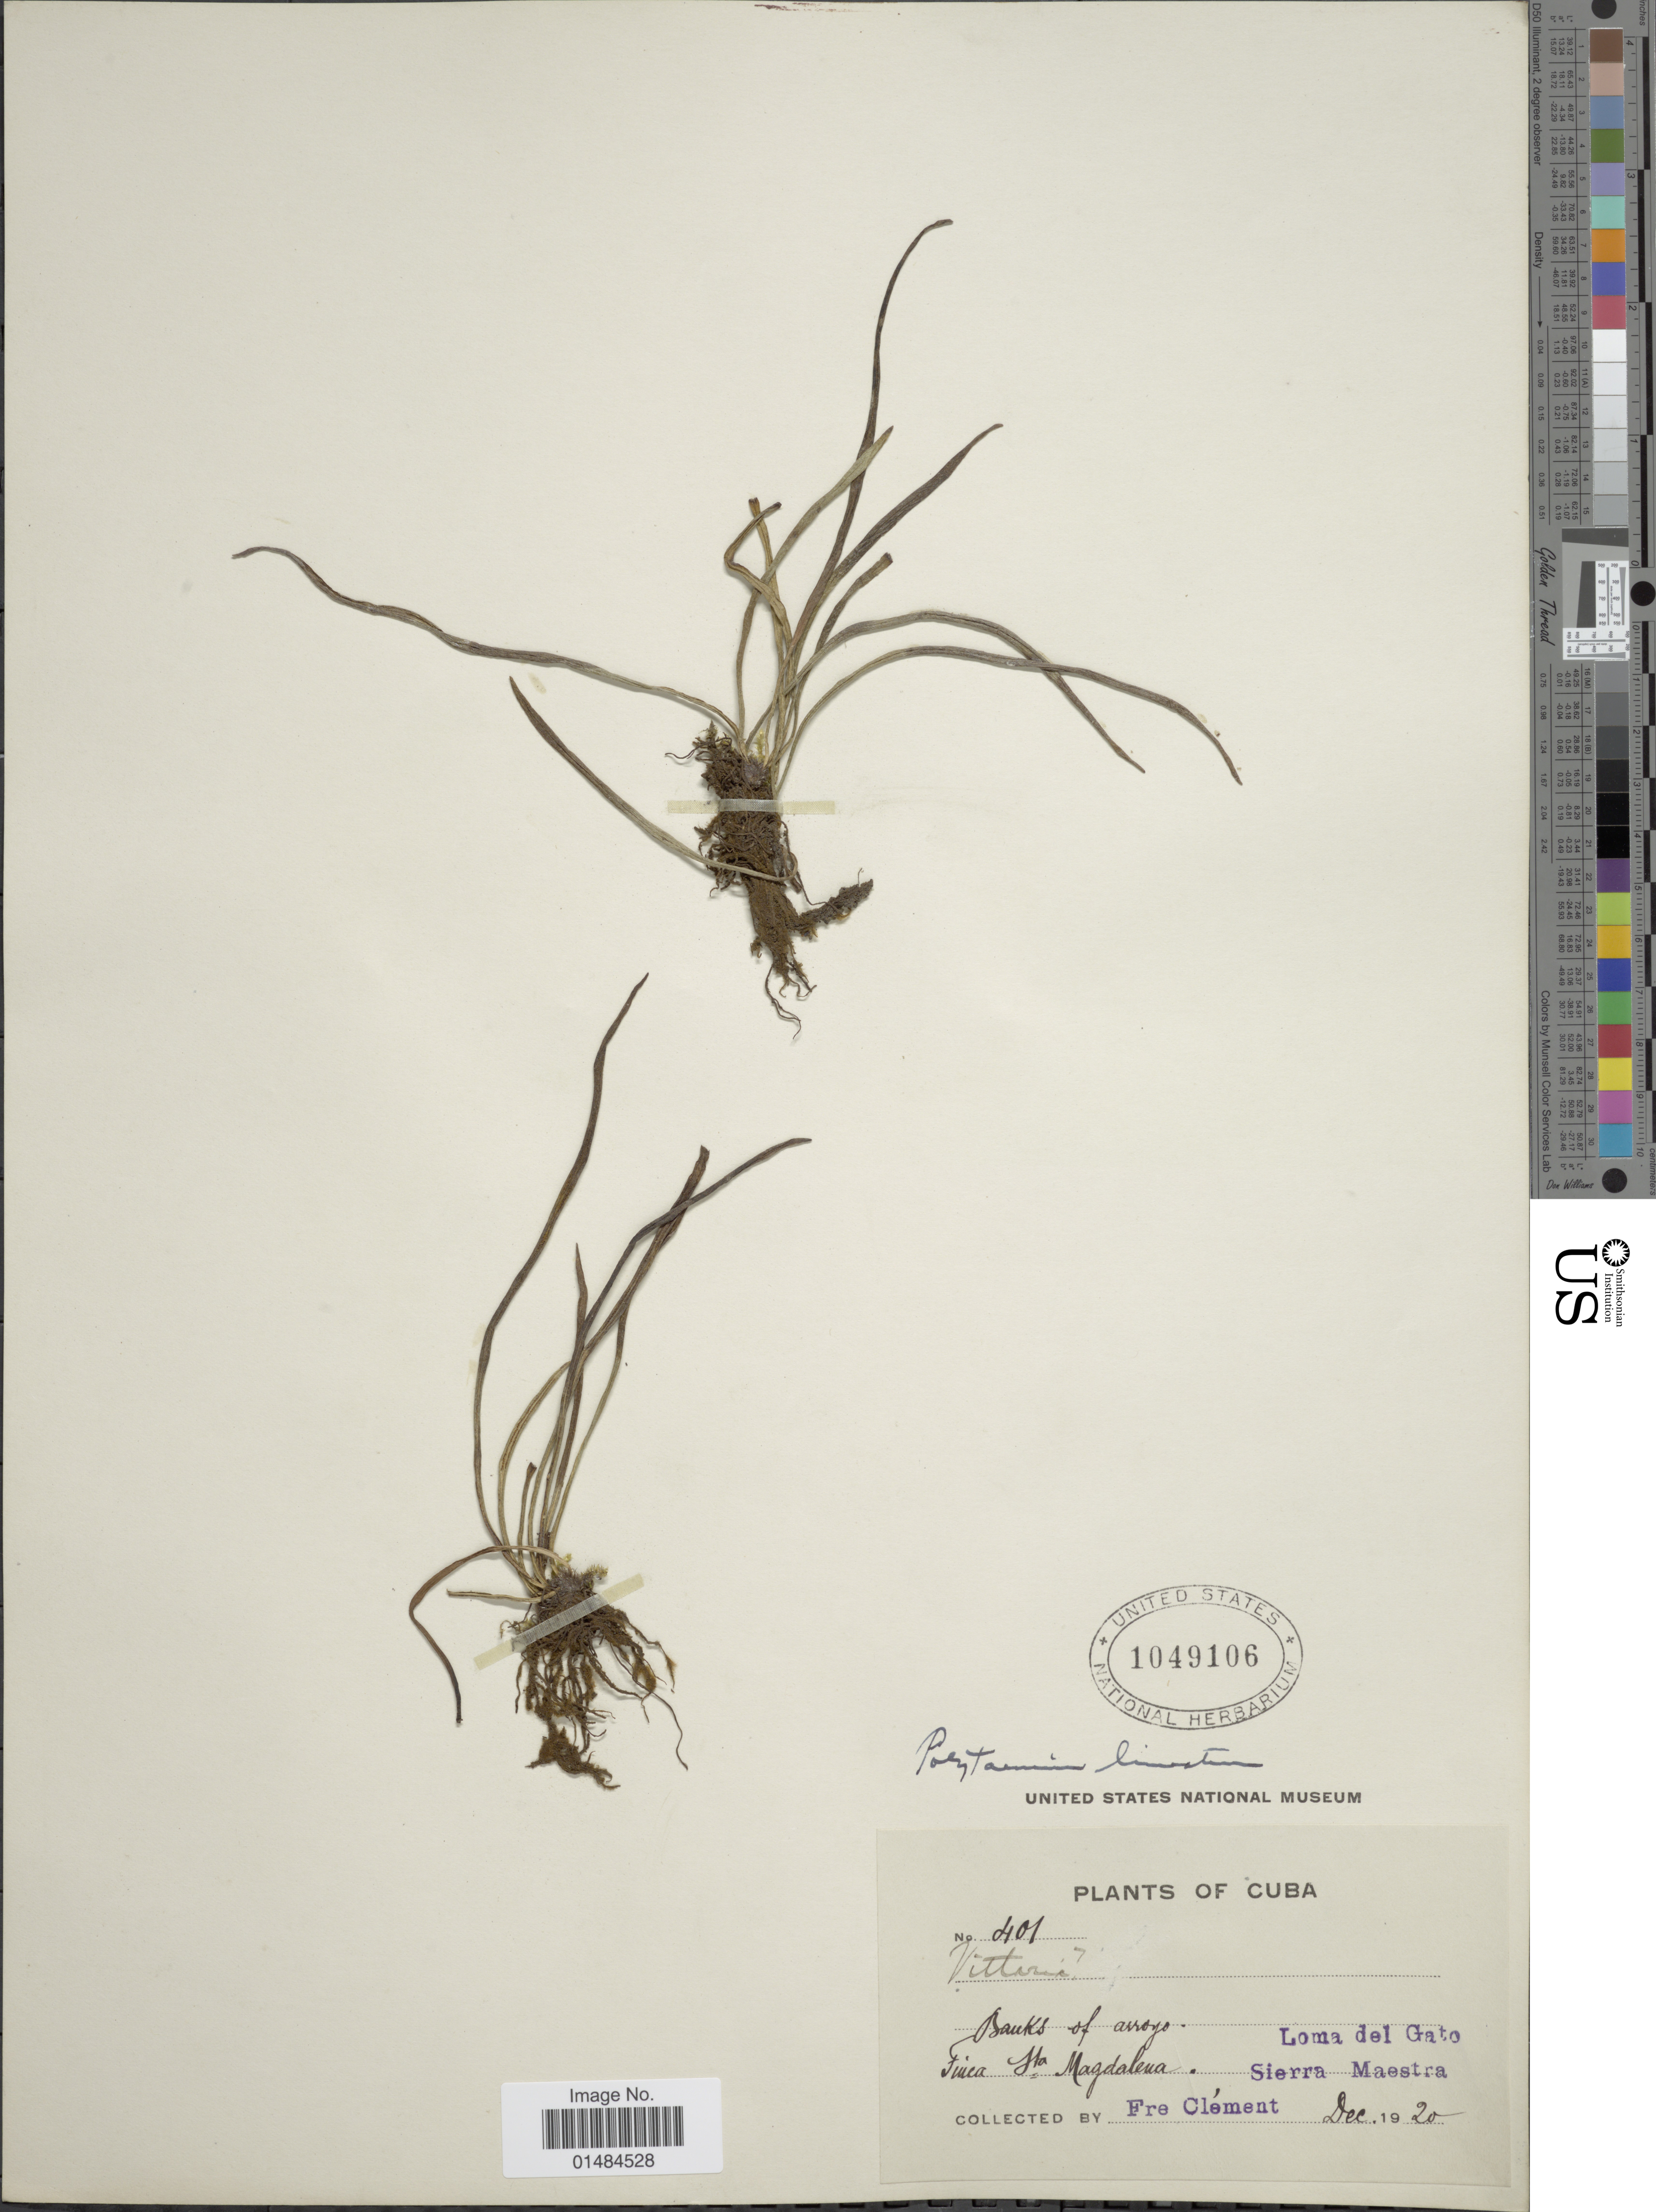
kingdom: Plantae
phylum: Tracheophyta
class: Polypodiopsida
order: Polypodiales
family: Pteridaceae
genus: Polytaenium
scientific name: Polytaenium lineatum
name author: (Sw.) J. Sm.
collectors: B. Clement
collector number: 401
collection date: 1920-12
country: Cuba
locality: Banks of arroyo. Finca Sta. Magdalena. Loma del gato, Sierra Maestra.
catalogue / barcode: US 1049106